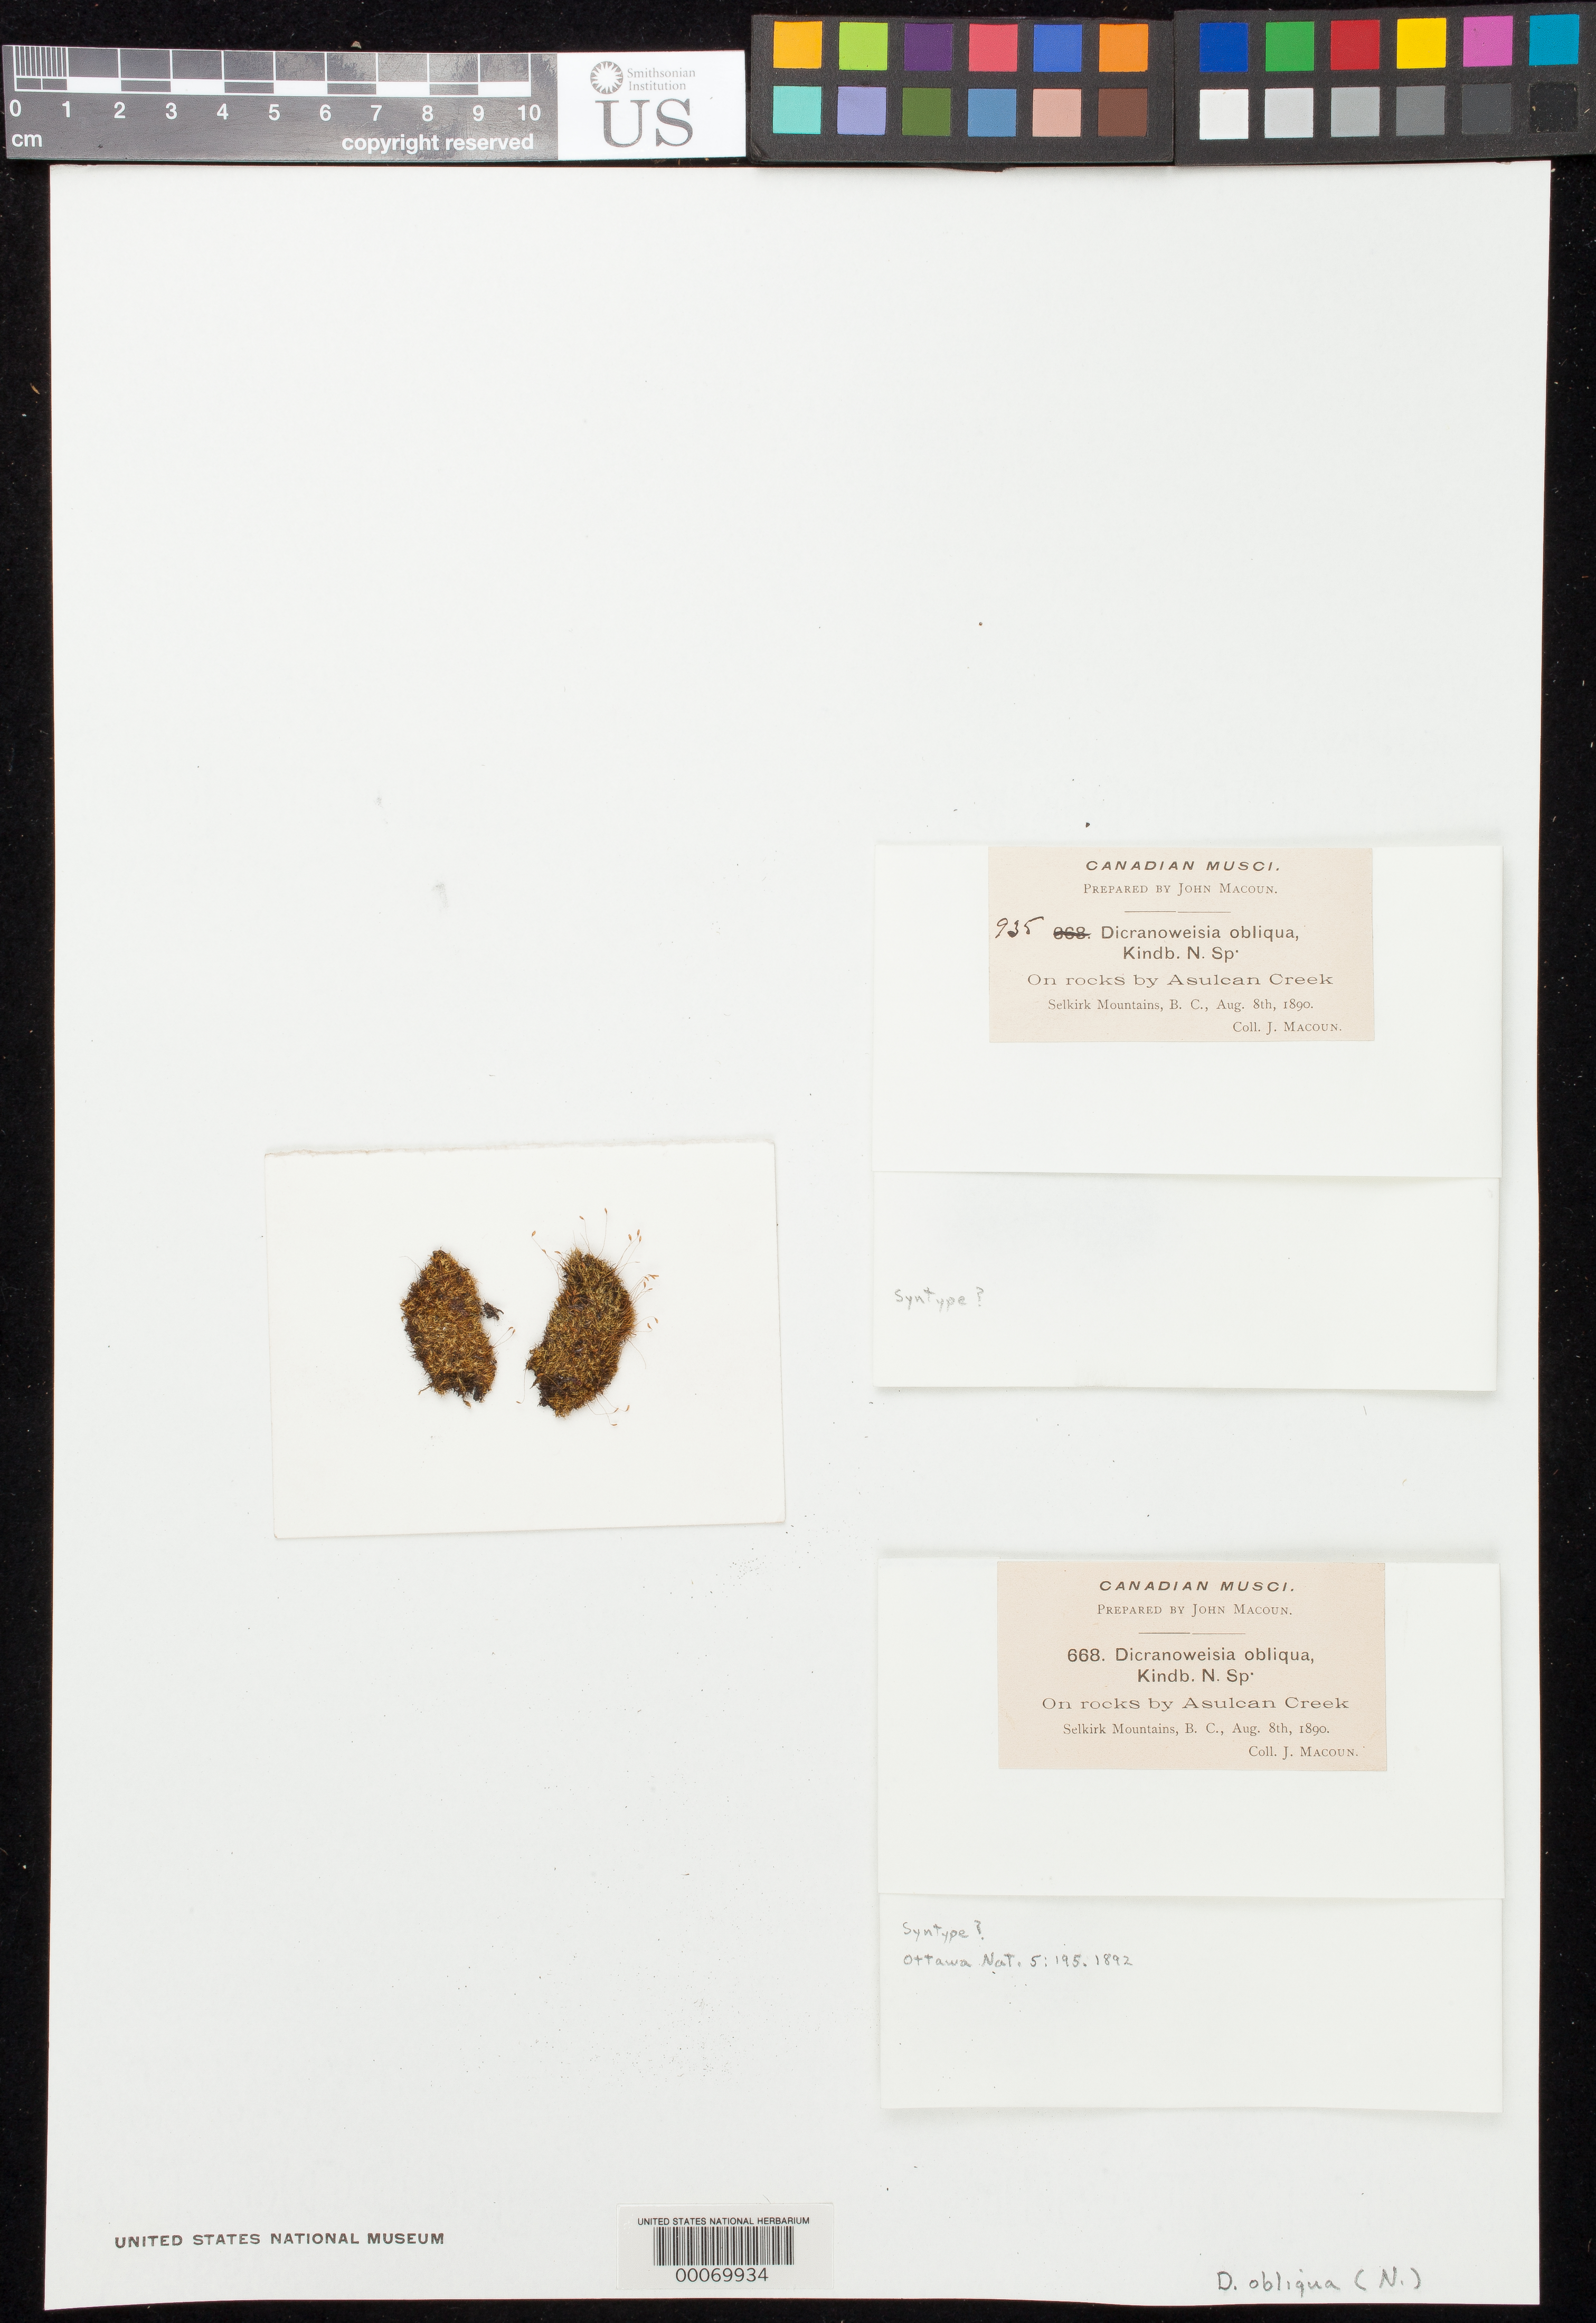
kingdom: Plantae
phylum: Bryophyta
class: Bryopsida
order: Dicranales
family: Rhabdoweisiaceae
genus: Dicranoweisia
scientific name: Dicranoweisia obligua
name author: Kindb.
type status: Syntype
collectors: J. Macoun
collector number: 935, 668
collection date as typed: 08 Aug 1890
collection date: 1890-08-08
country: Canada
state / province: British Columbia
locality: Asulcan Creek, Selkirk Mts.